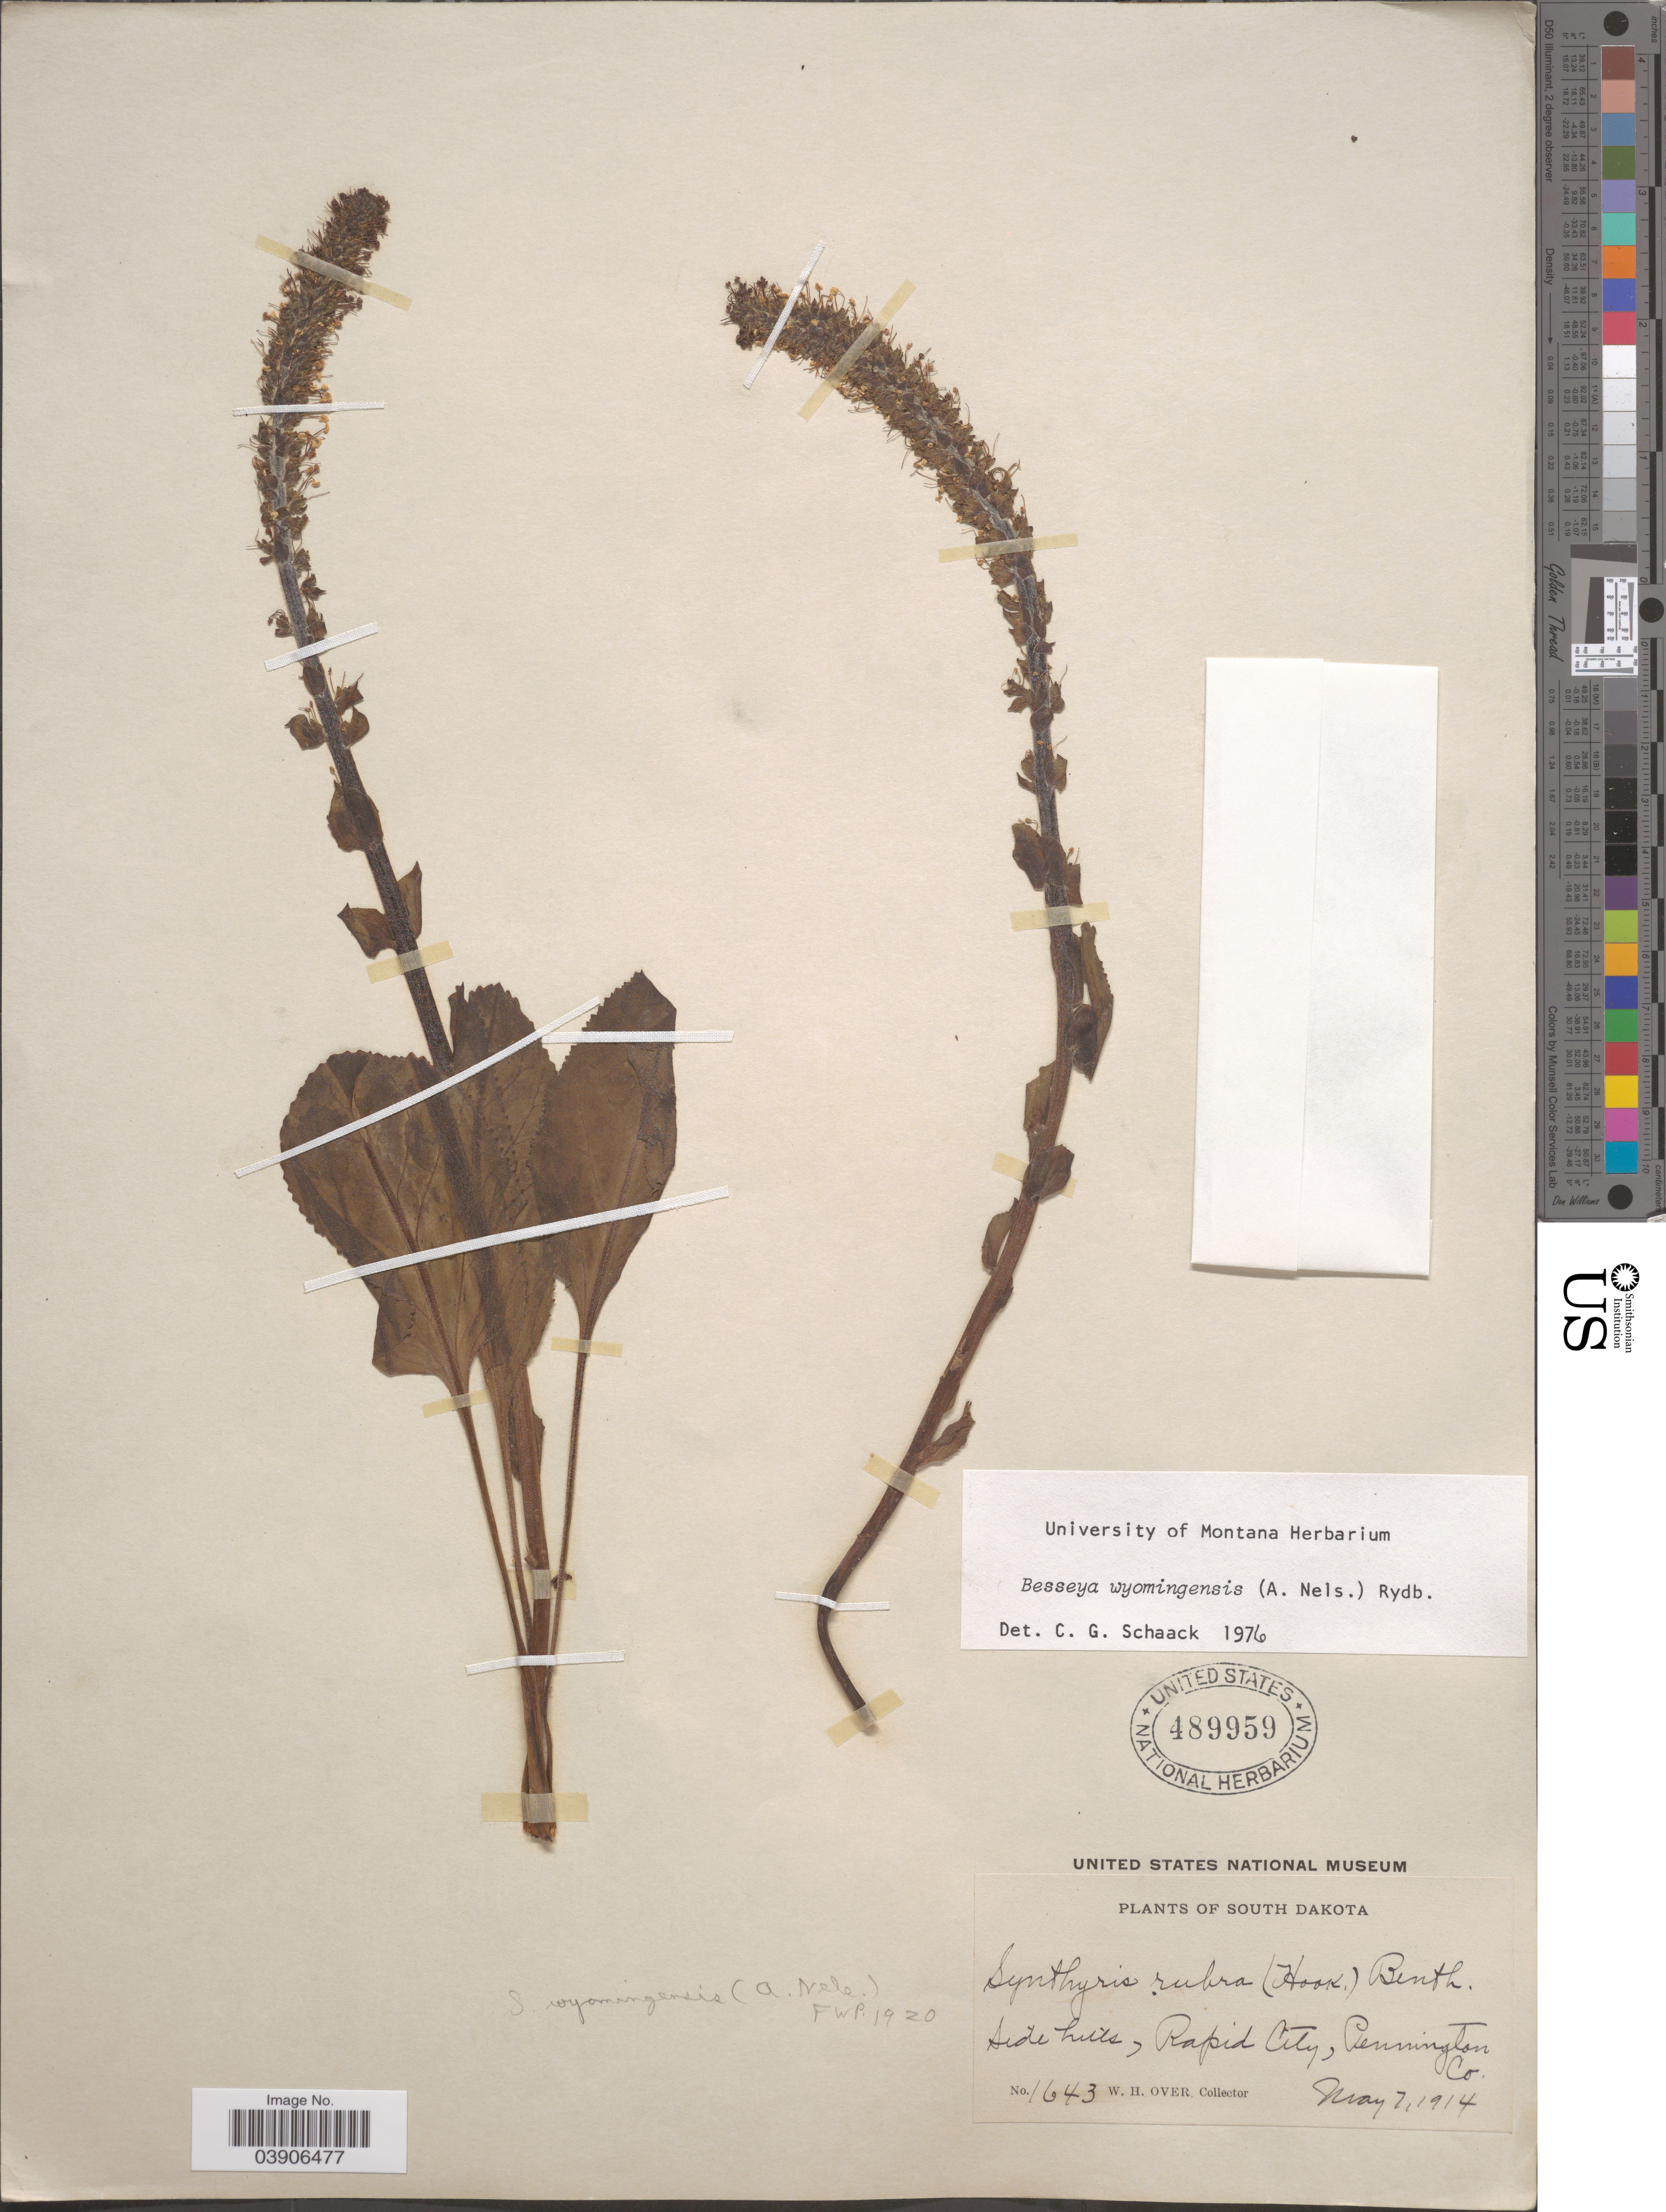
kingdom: Plantae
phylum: Tracheophyta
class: Magnoliopsida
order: Lamiales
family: Plantaginaceae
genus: Synthyris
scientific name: Synthyris wyomingensis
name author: A. Heller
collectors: W. Over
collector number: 1643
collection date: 1914-05-07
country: United States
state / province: South Dakota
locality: Side hills, Rapid City, Pennington Co.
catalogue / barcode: US 489959